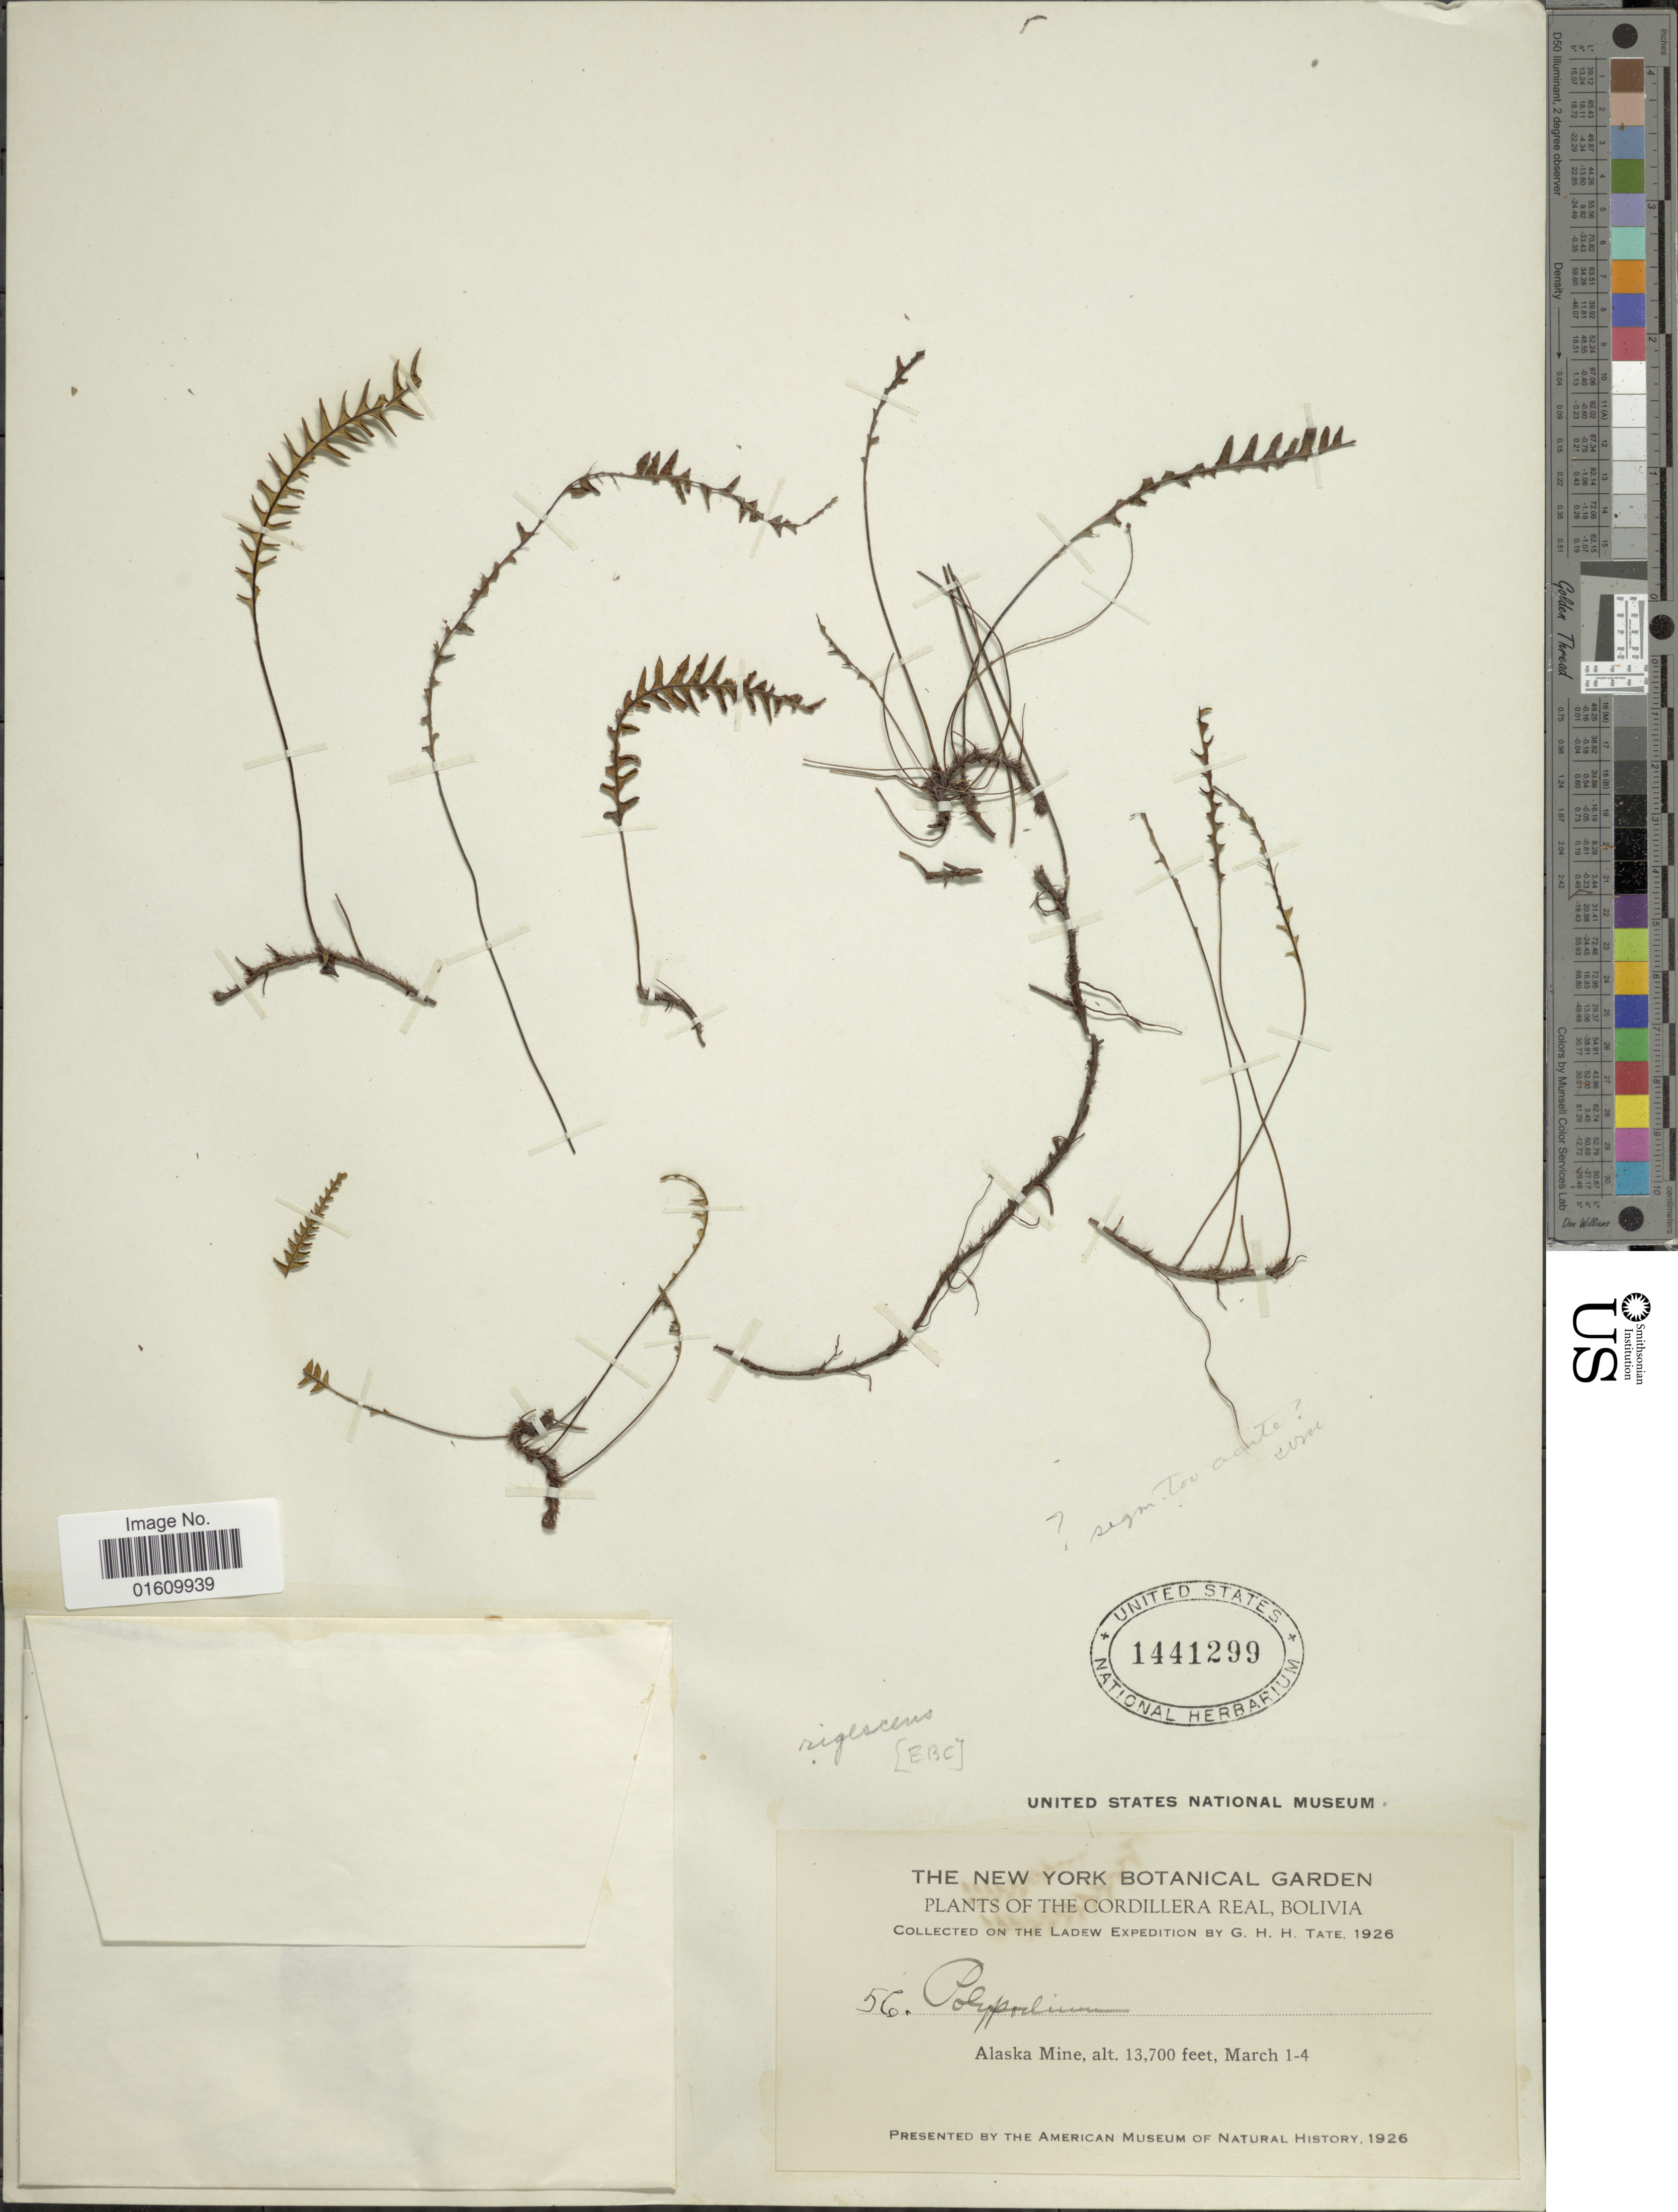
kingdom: Plantae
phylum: Tracheophyta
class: Polypodiopsida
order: Polypodiales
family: Polypodiaceae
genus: Melpomene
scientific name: Melpomene flabelliformis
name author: (Poir.) A.R. Sm. & R.C. Moran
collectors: H. Tate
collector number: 56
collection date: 1926-03-01/1926-03-04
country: Peru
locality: The Cordillera real, Bolivia, Alaska Mine.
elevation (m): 4176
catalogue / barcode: US 14441299